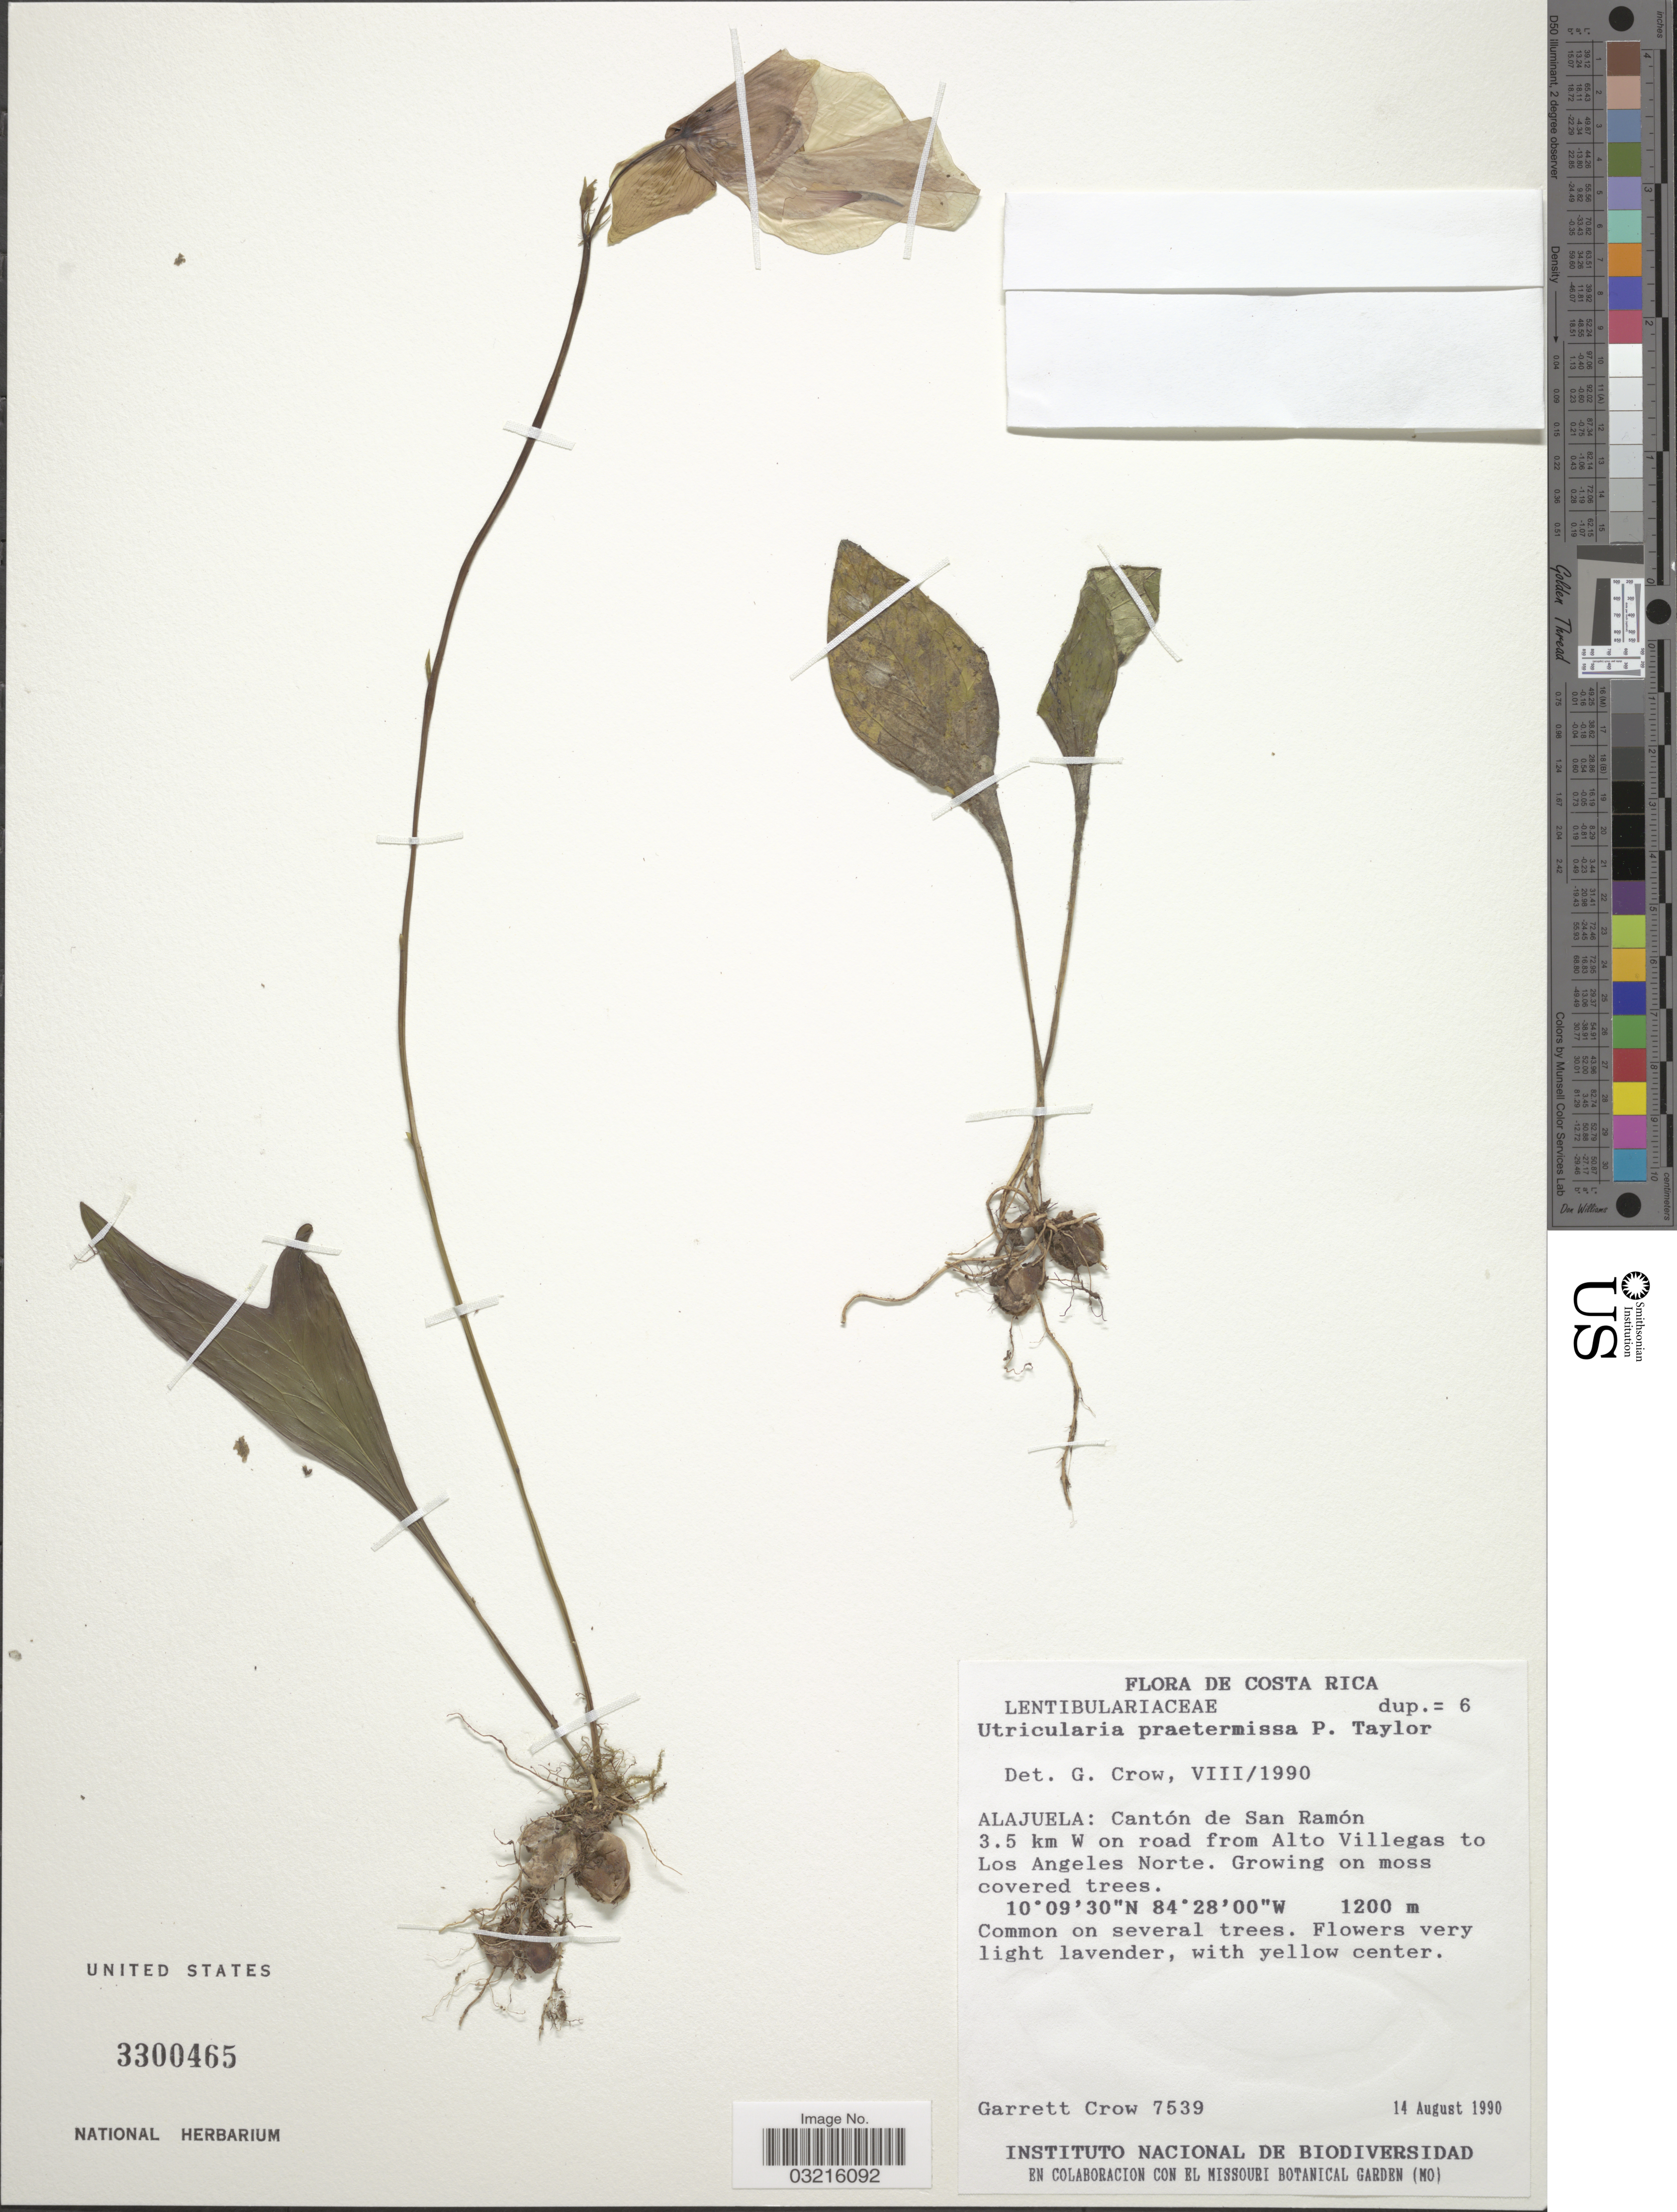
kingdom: Plantae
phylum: Tracheophyta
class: Magnoliopsida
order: Lamiales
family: Lentibulariaceae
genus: Utricularia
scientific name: Utricularia praetermissa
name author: P. Taylor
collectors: G. E. Crow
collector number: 7539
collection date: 1990-08-14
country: Costa Rica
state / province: Alajuela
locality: Cantón de San Ramón, 3.5 km W on road from Alto Villegas to Los Angeles Norte.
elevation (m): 1200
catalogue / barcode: US 3300465